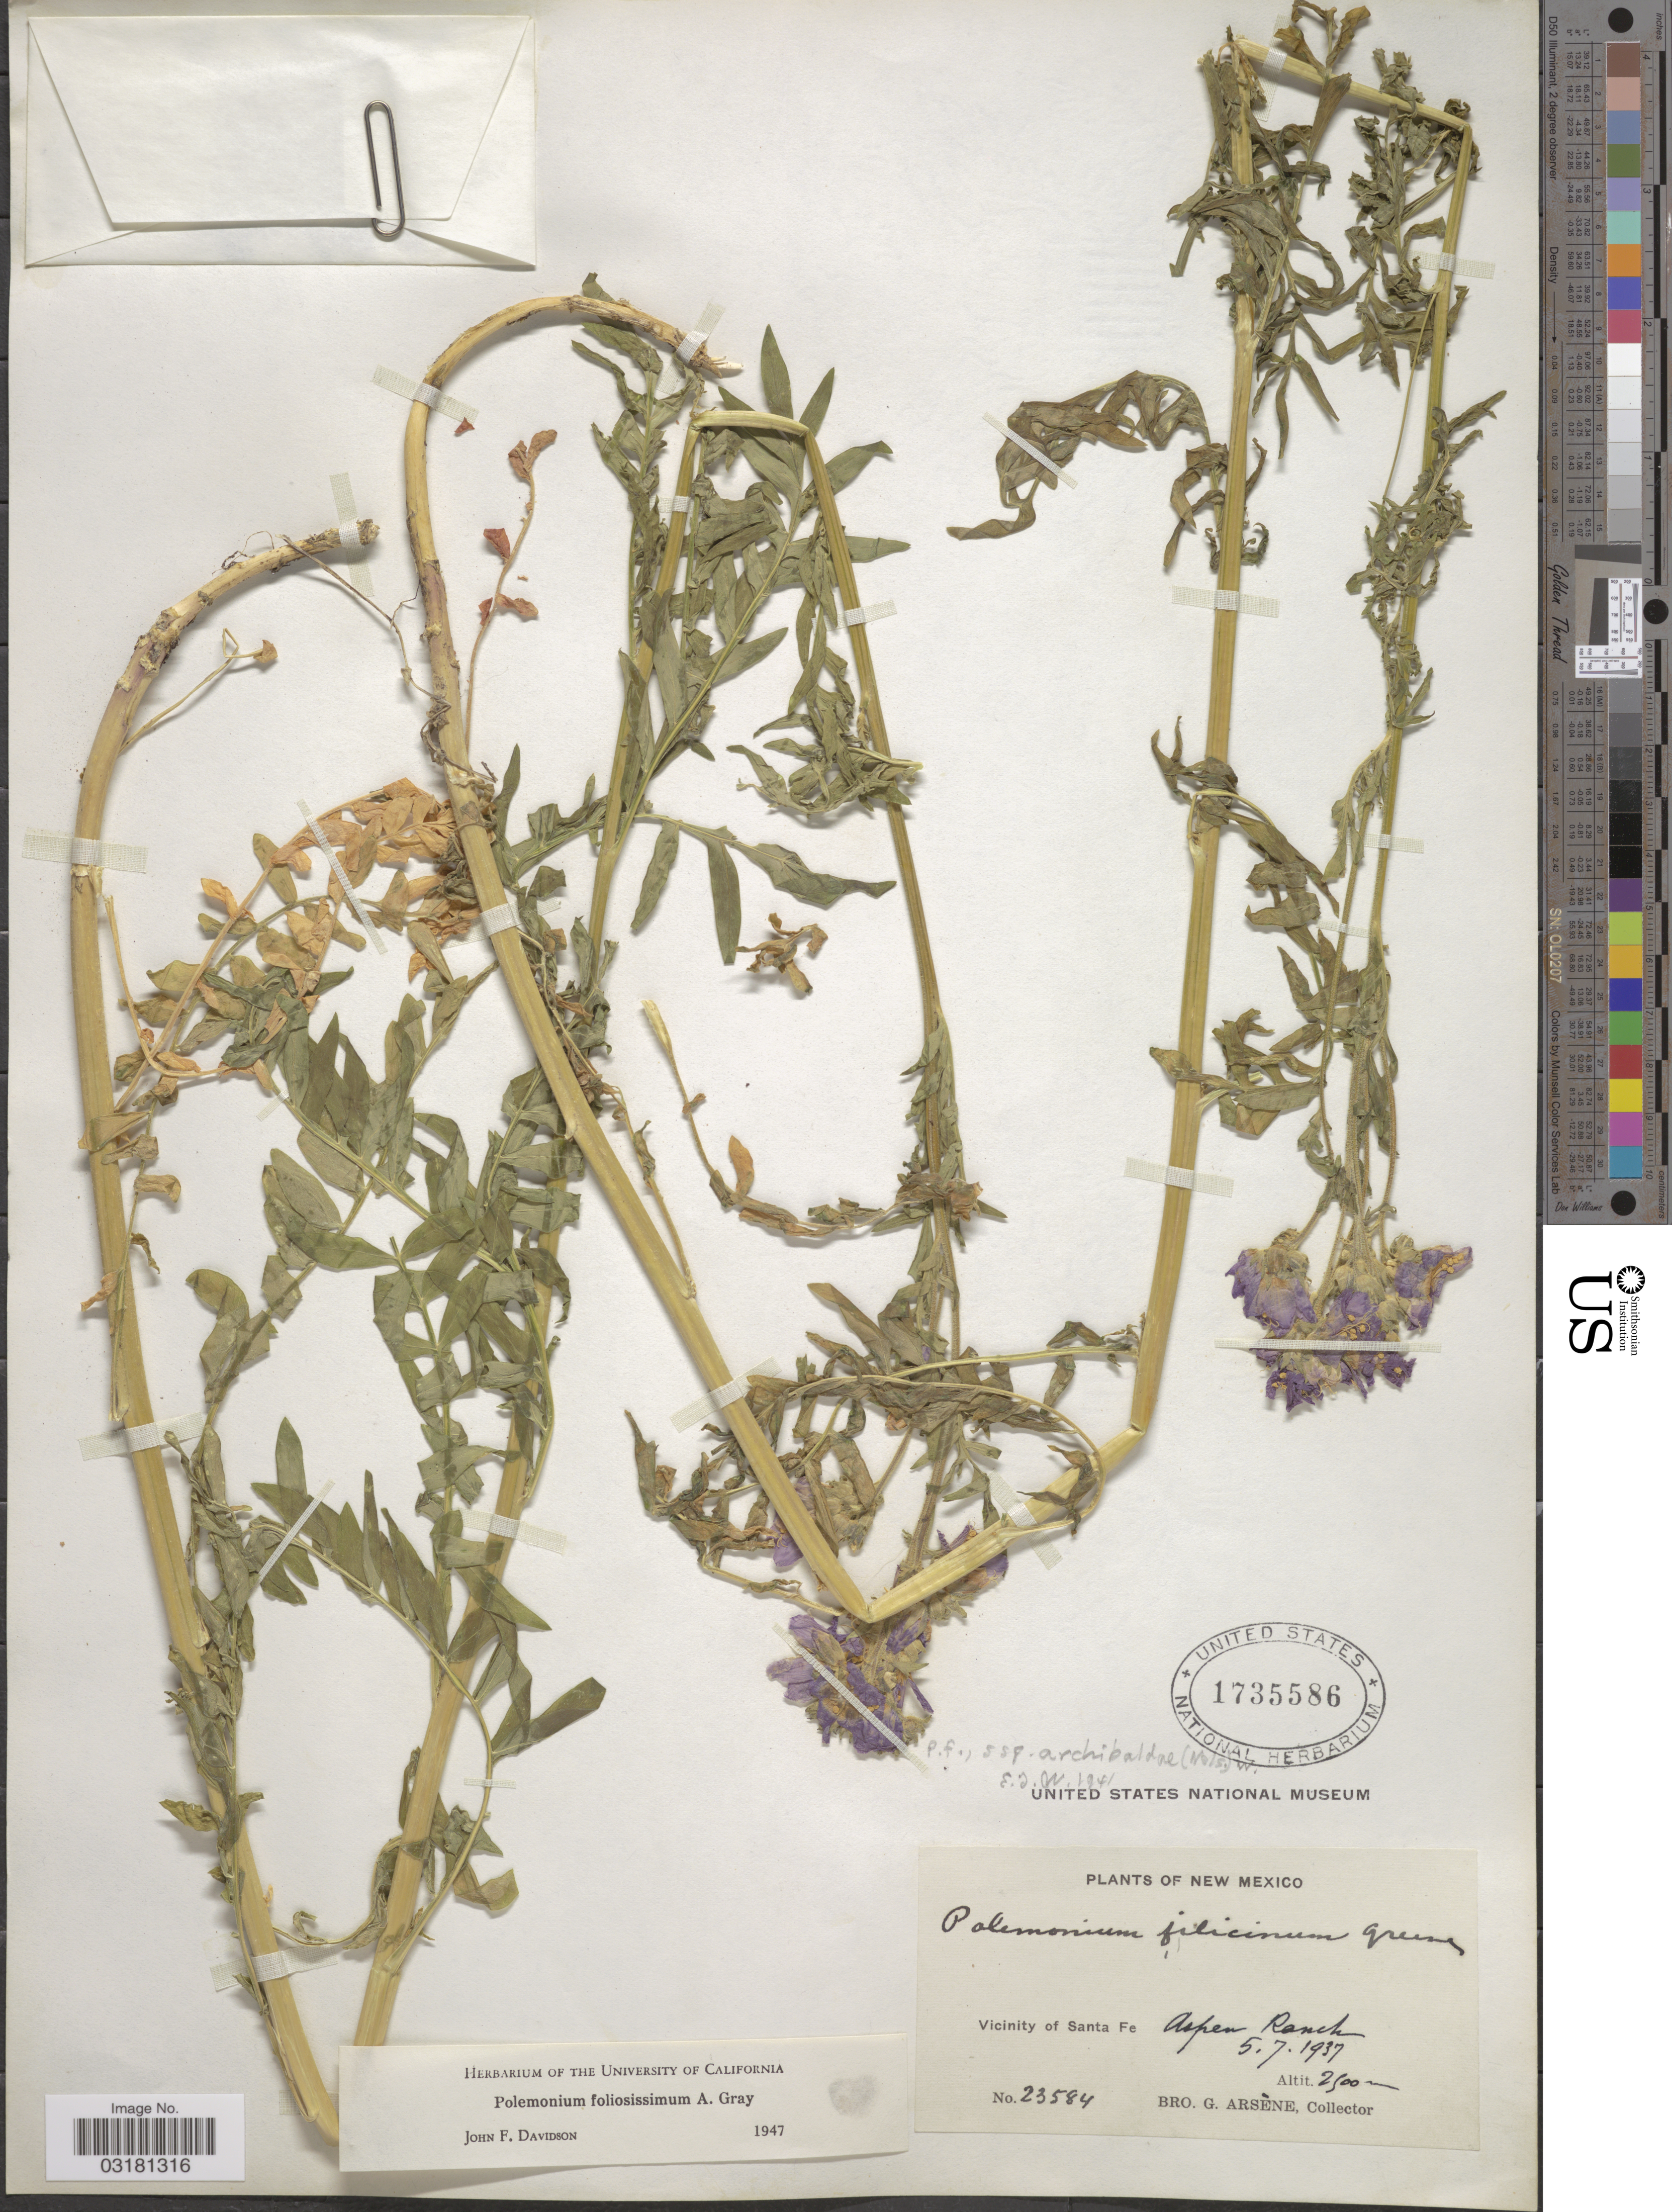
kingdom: Plantae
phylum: Tracheophyta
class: Magnoliopsida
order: Ericales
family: Polemoniaceae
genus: Polemonium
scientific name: Polemonium foliosissimum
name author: A. Gray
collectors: Bro. G. Arsène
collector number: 23584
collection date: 1937-05-07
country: United States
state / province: New Mexico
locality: Vicinity of Santa Fe. Aspen Ranch.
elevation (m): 2500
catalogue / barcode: US 1735586